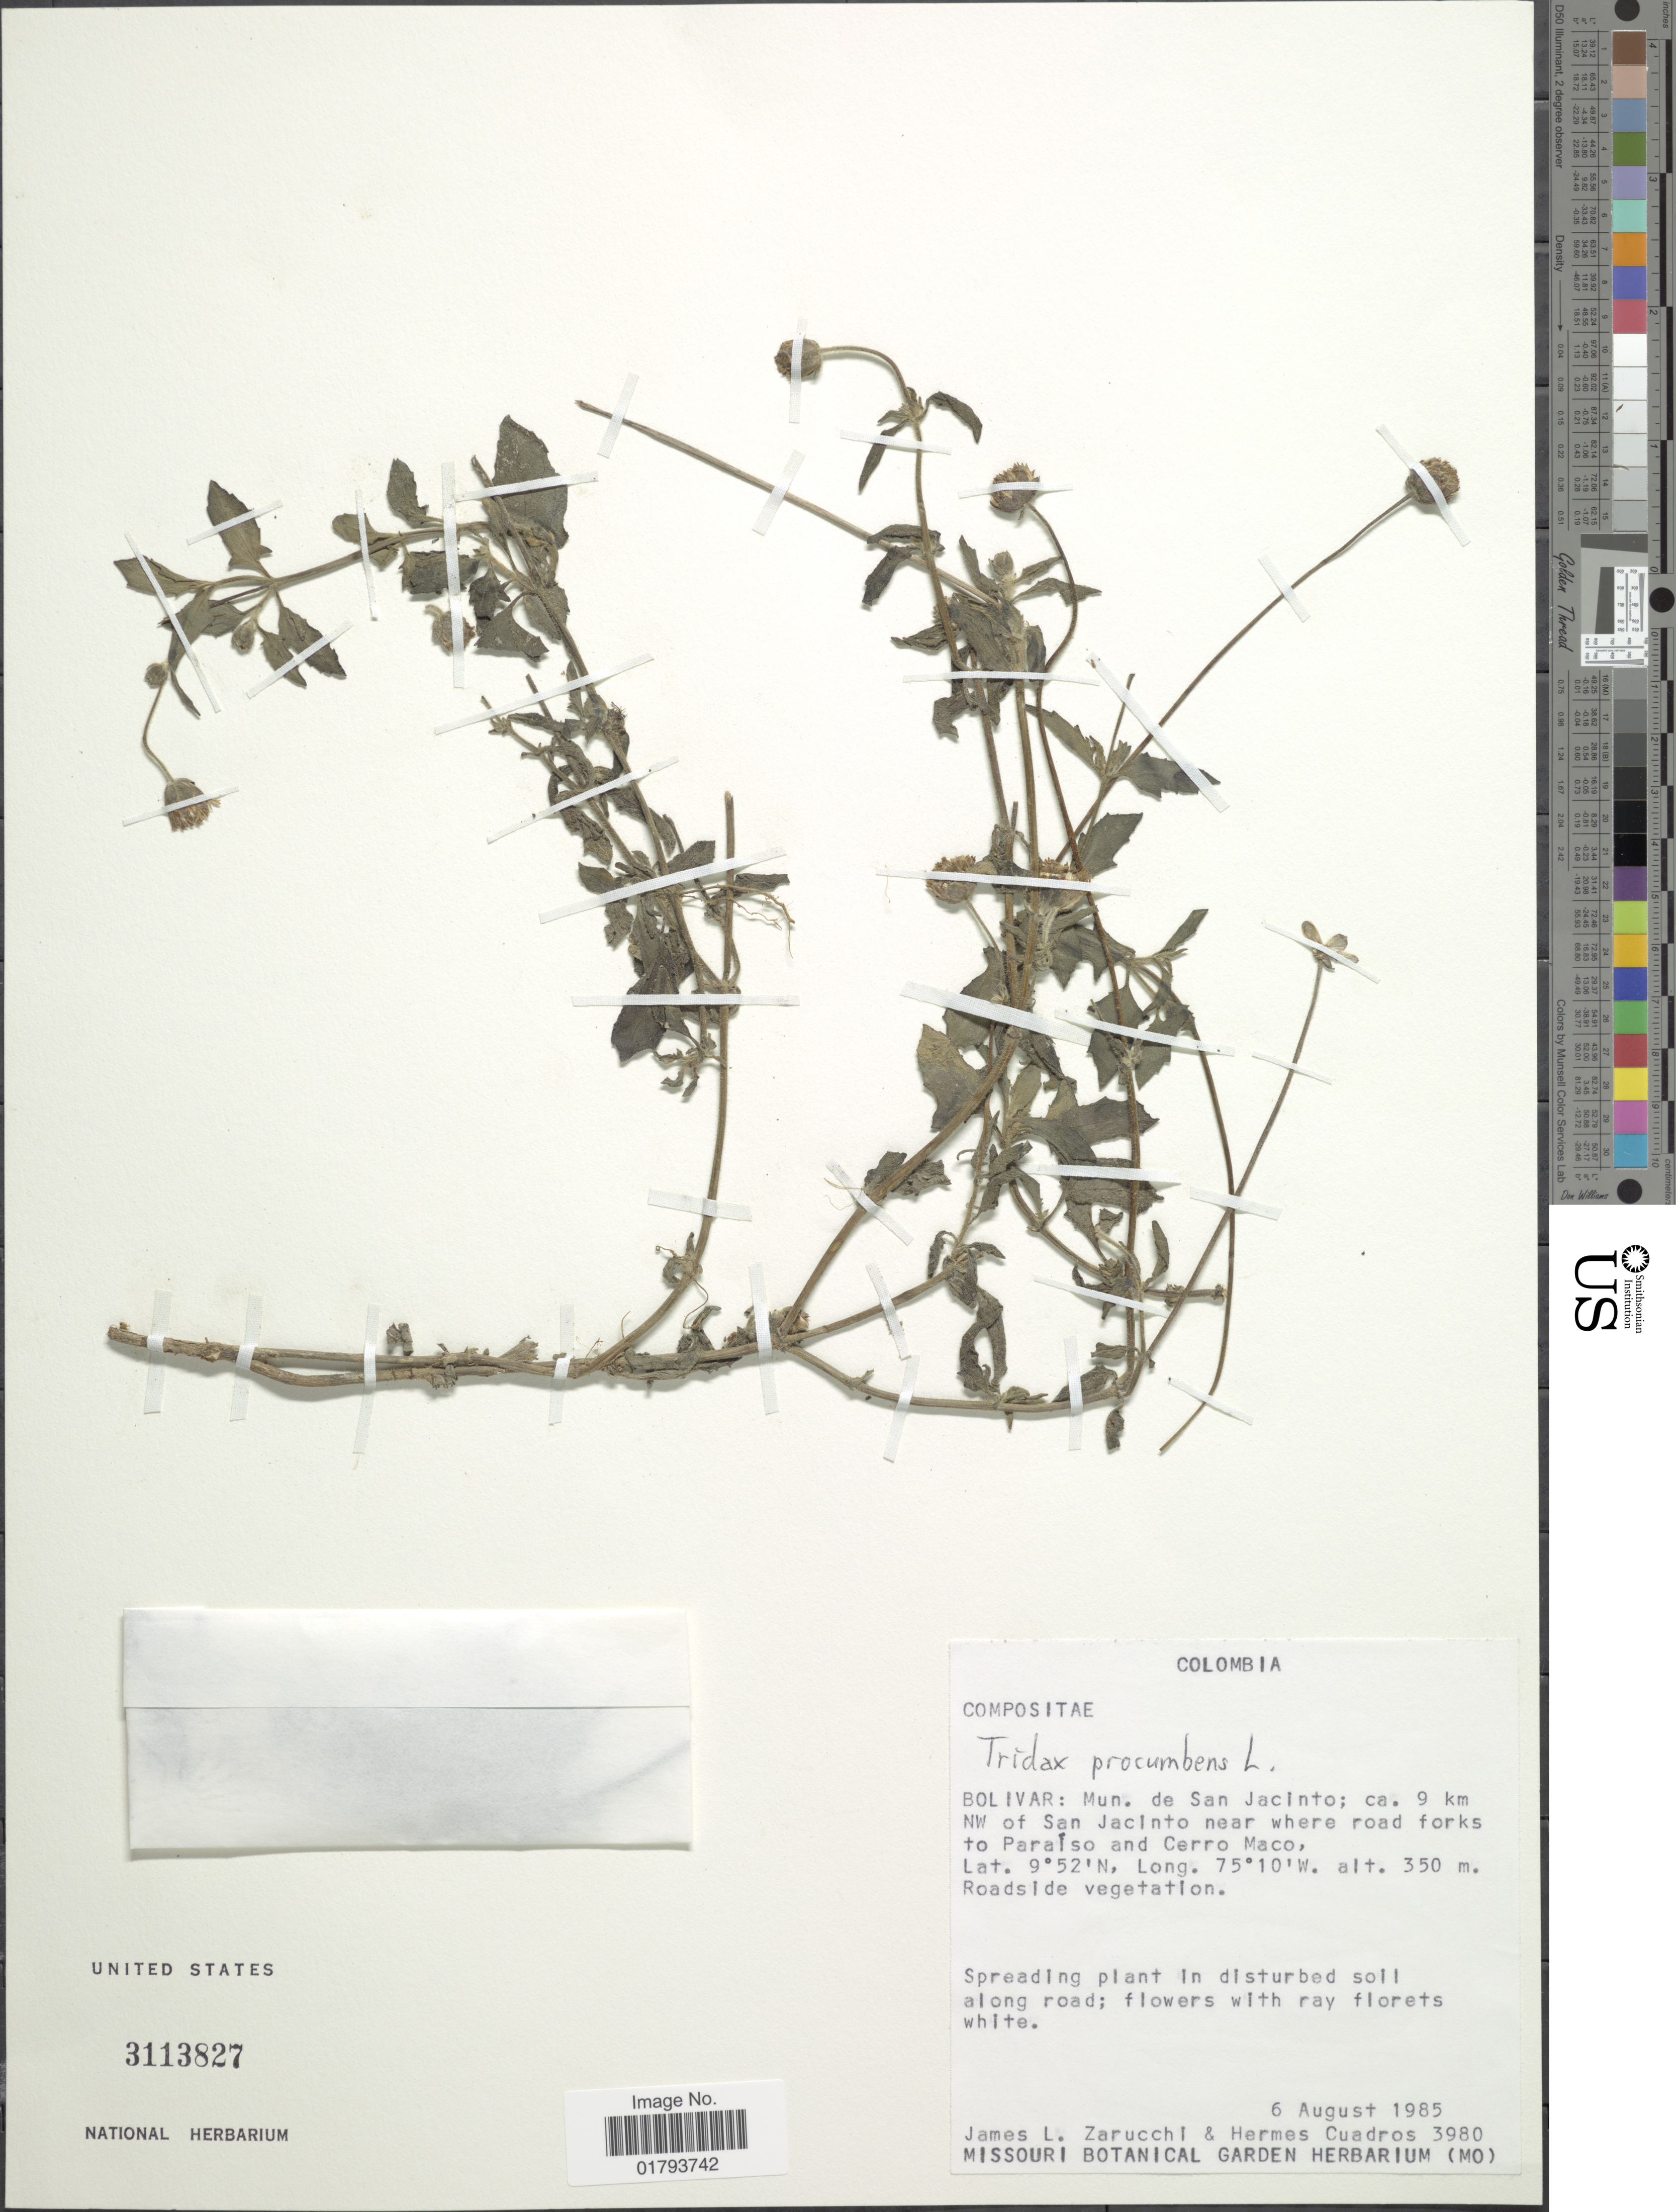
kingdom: Plantae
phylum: Tracheophyta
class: Magnoliopsida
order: Asterales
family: Asteraceae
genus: Tridax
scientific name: Tridax procumbens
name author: L.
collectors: J. L. Zarucchi & H. Cuadros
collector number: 3980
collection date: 1985-08-06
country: Colombia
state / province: Bolívar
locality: Mun. de San Jacinto; ca. 9 km NW of San Jacinto near where road forks to Paraiso and Cerro Maco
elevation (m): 350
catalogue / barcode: US 3113827